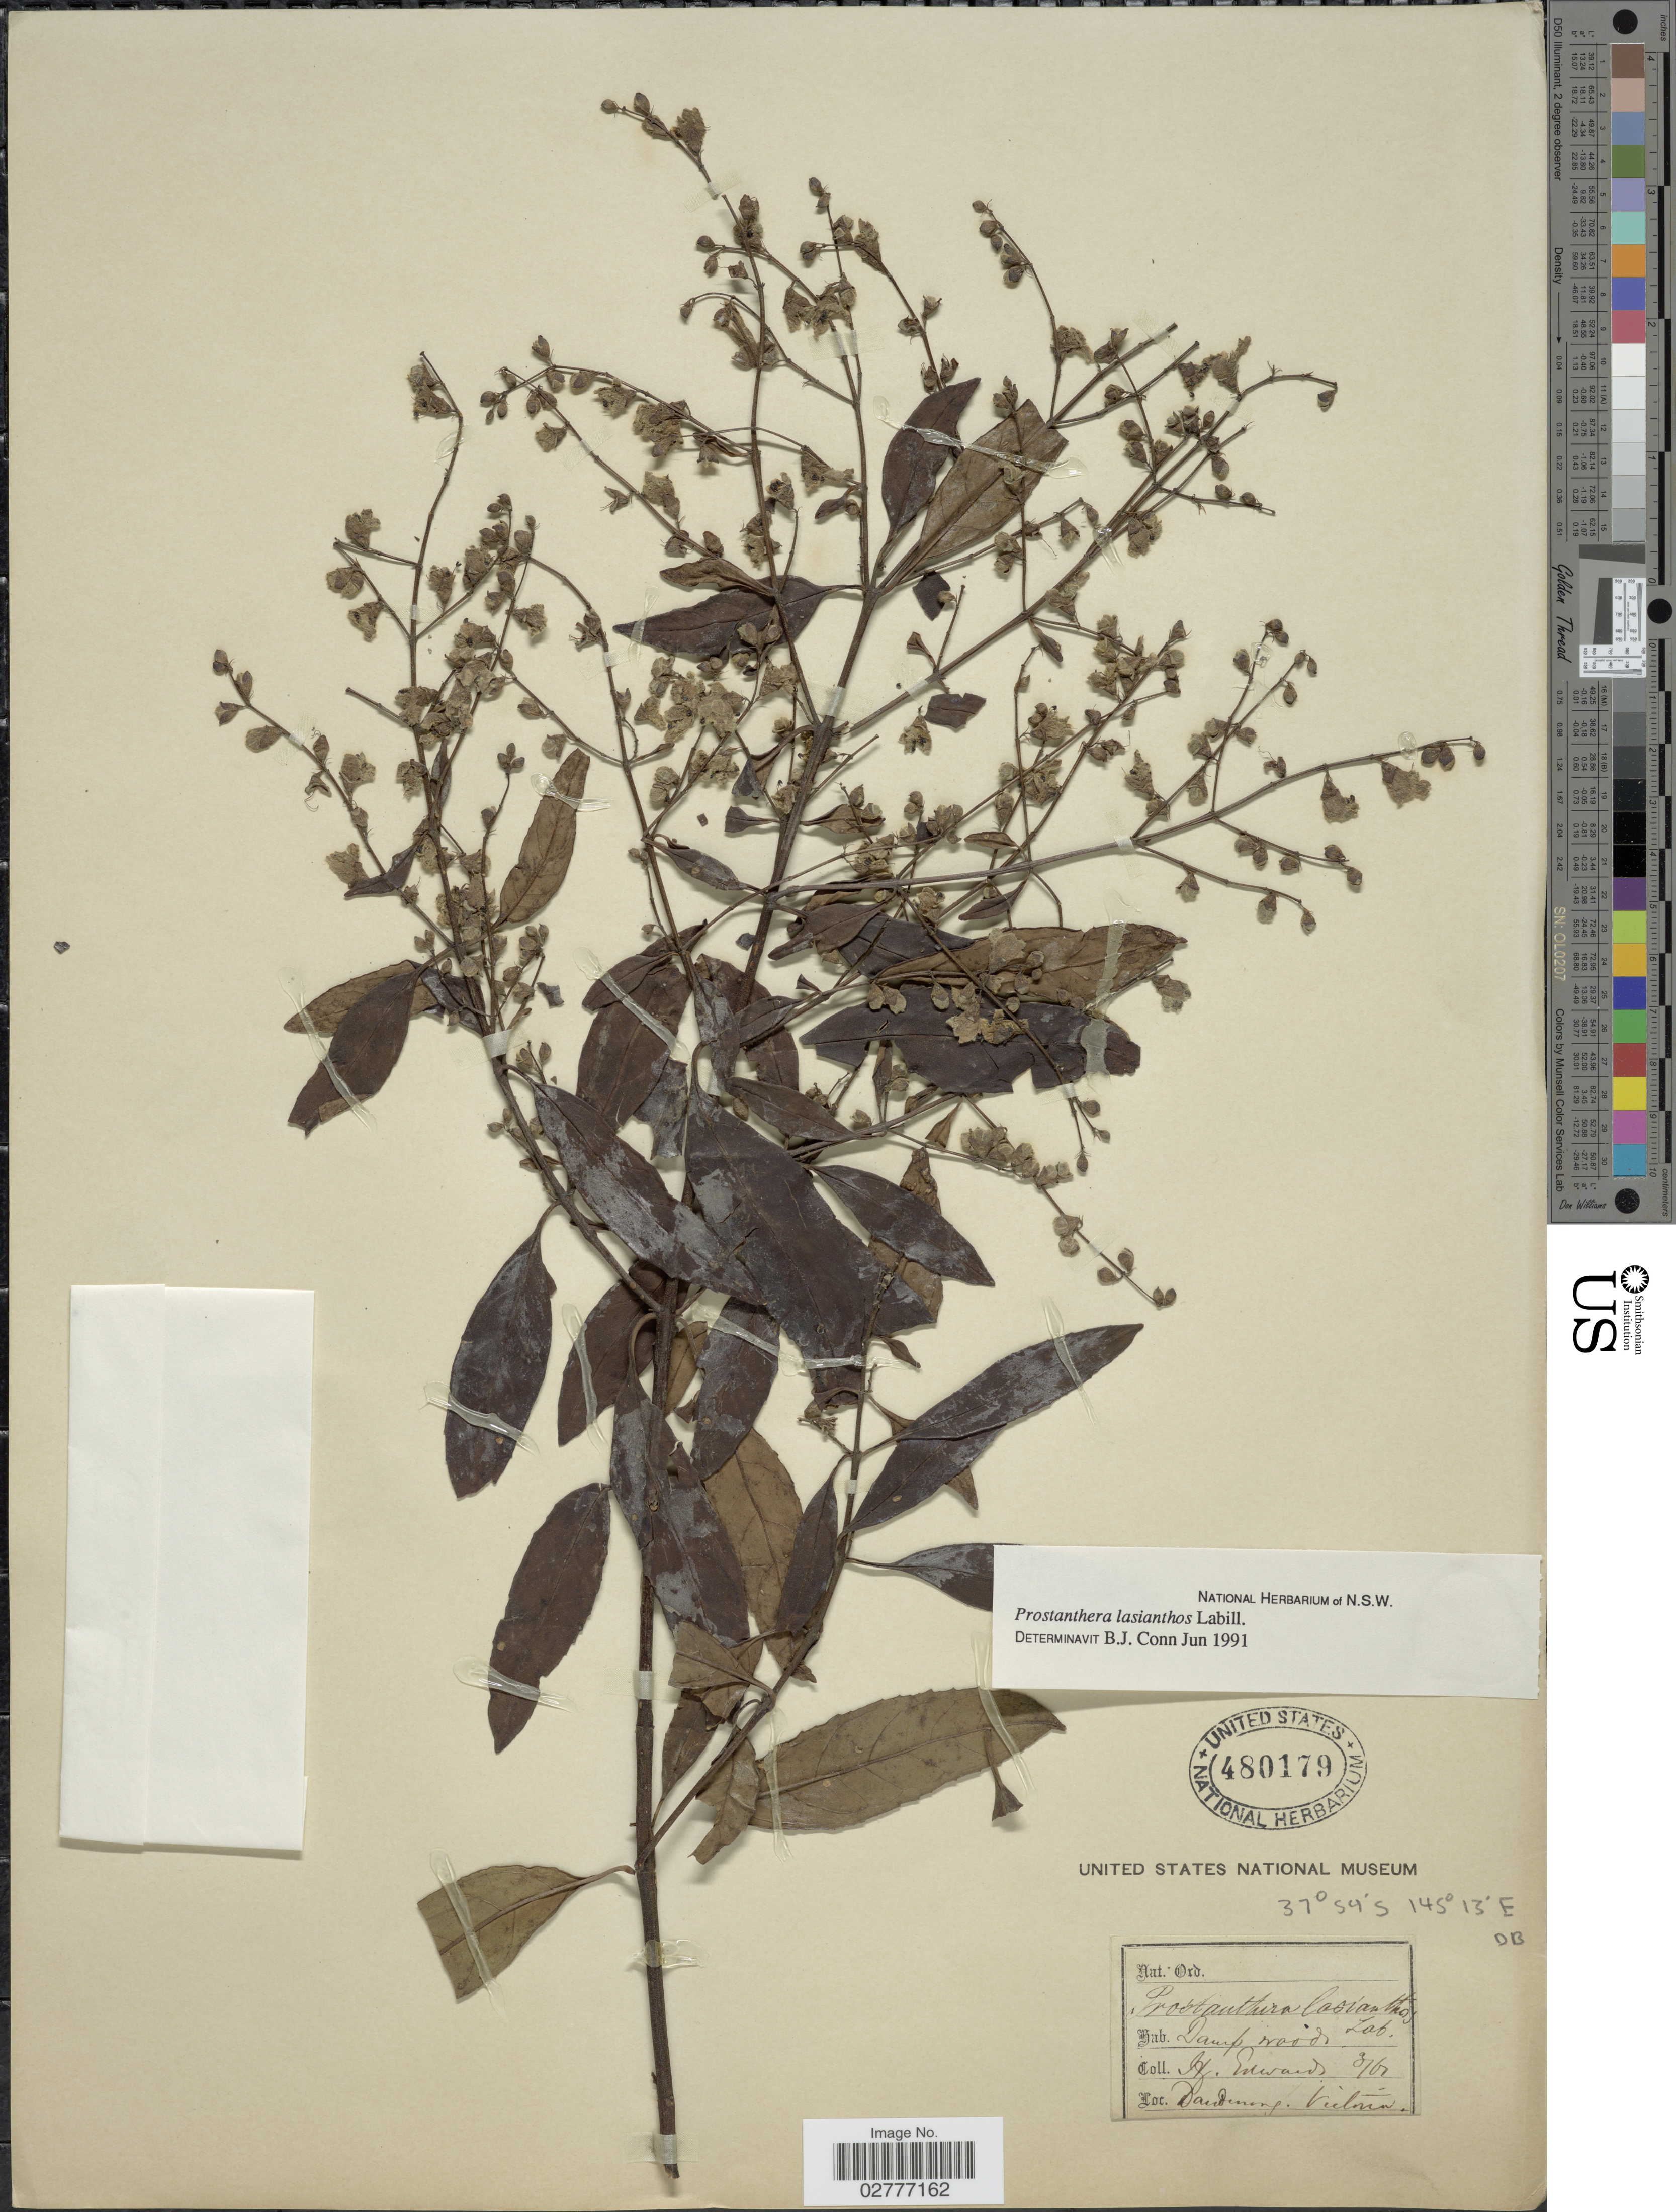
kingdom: Plantae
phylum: Tracheophyta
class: Magnoliopsida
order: Lamiales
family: Lamiaceae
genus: Prostanthera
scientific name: Prostanthera lasianthos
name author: Labill.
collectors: H. Edwards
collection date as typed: Transcribed d/m/y: /3/61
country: Australia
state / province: Victoria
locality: Dandenong, Victoria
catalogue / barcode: US 480179